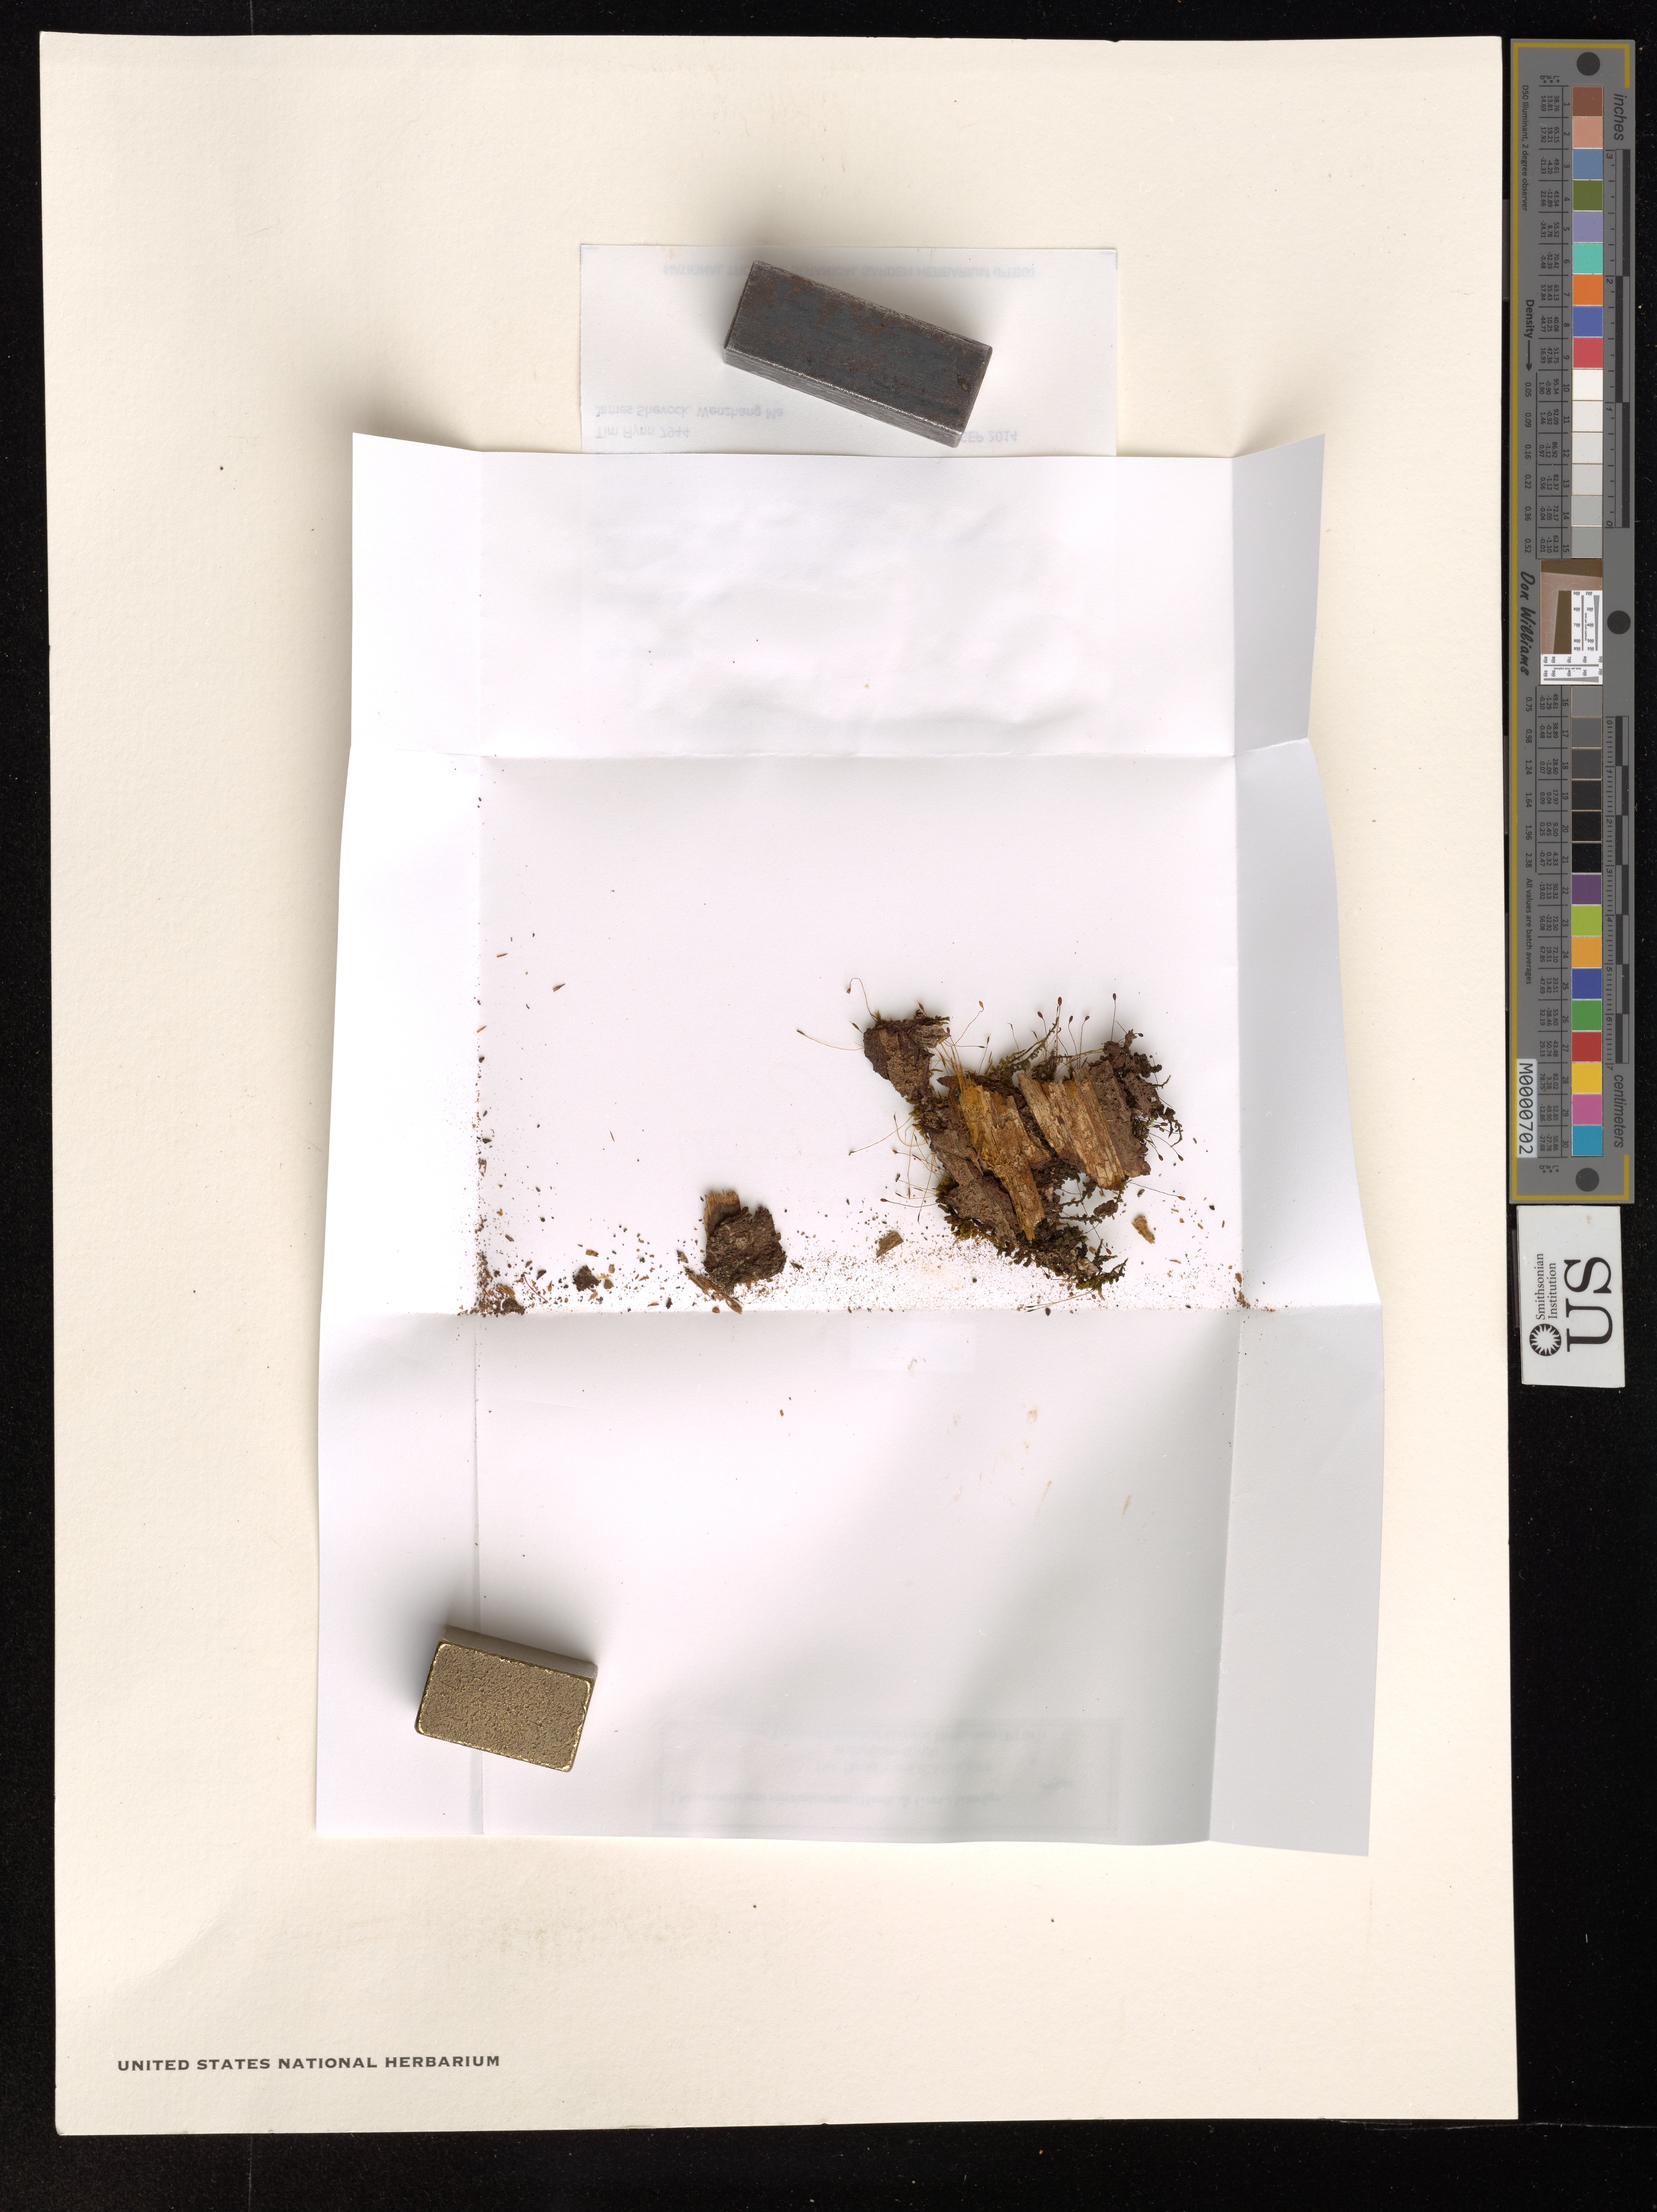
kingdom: Plantae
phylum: Bryophyta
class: Bryopsida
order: Orthotrichales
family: Orthotrichaceae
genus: Macromitrium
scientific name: Macromitrium microstomum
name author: (Hook. & Grev.) Schwägr.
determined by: Toren, D. R.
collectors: T. Flynn, J. R. Shevock & M. Wenzhang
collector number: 7944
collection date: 2014-09-25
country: United States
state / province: Hawaii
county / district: Kauai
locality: The Hawaiian Islands. Kauai Waimea/Hanalei District boundary. Kokee State Park, Awaawapuhi Trail.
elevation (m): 1242